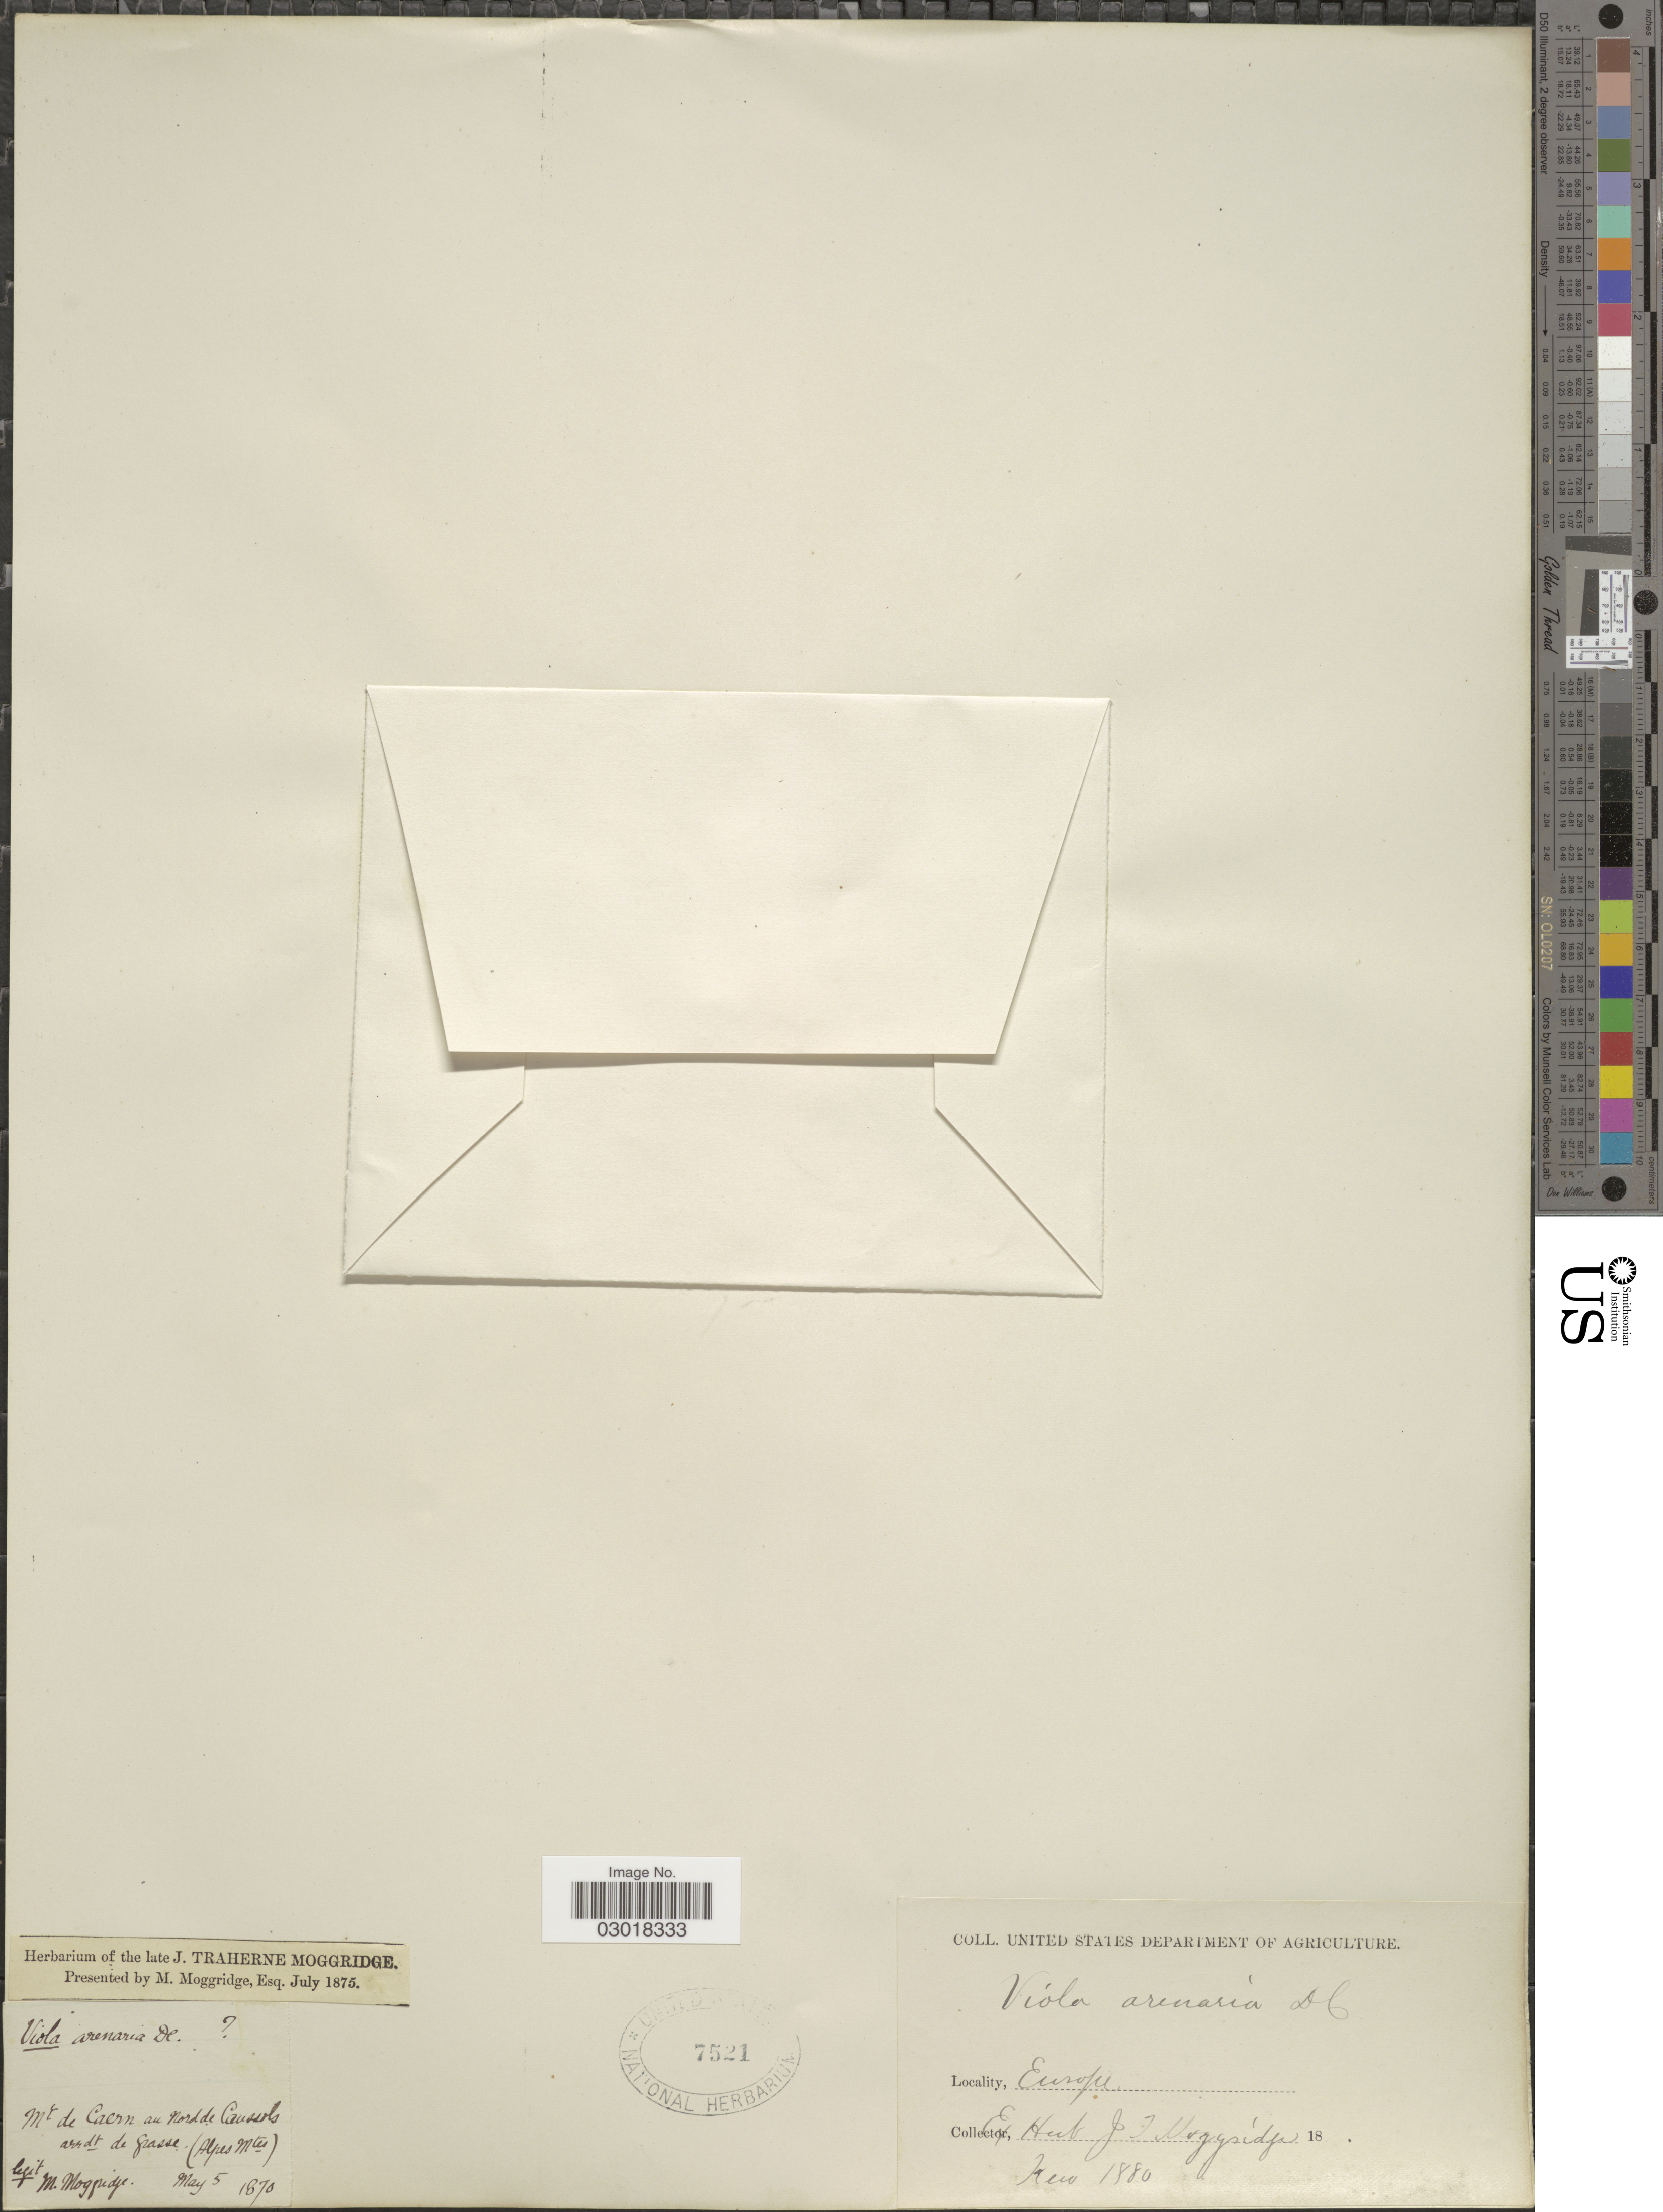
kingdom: Plantae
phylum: Tracheophyta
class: Magnoliopsida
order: Malpighiales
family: Violaceae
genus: Viola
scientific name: Viola arenaria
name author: DC.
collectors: M. Moggridge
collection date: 1870-05-05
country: France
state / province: Provence-Alpes-Côte d'Azur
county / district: Alpes-Maritimes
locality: Mt de Caern au Nord de Caussols arrdt. de Grasse. (Alpes Mtes).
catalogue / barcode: US 7521